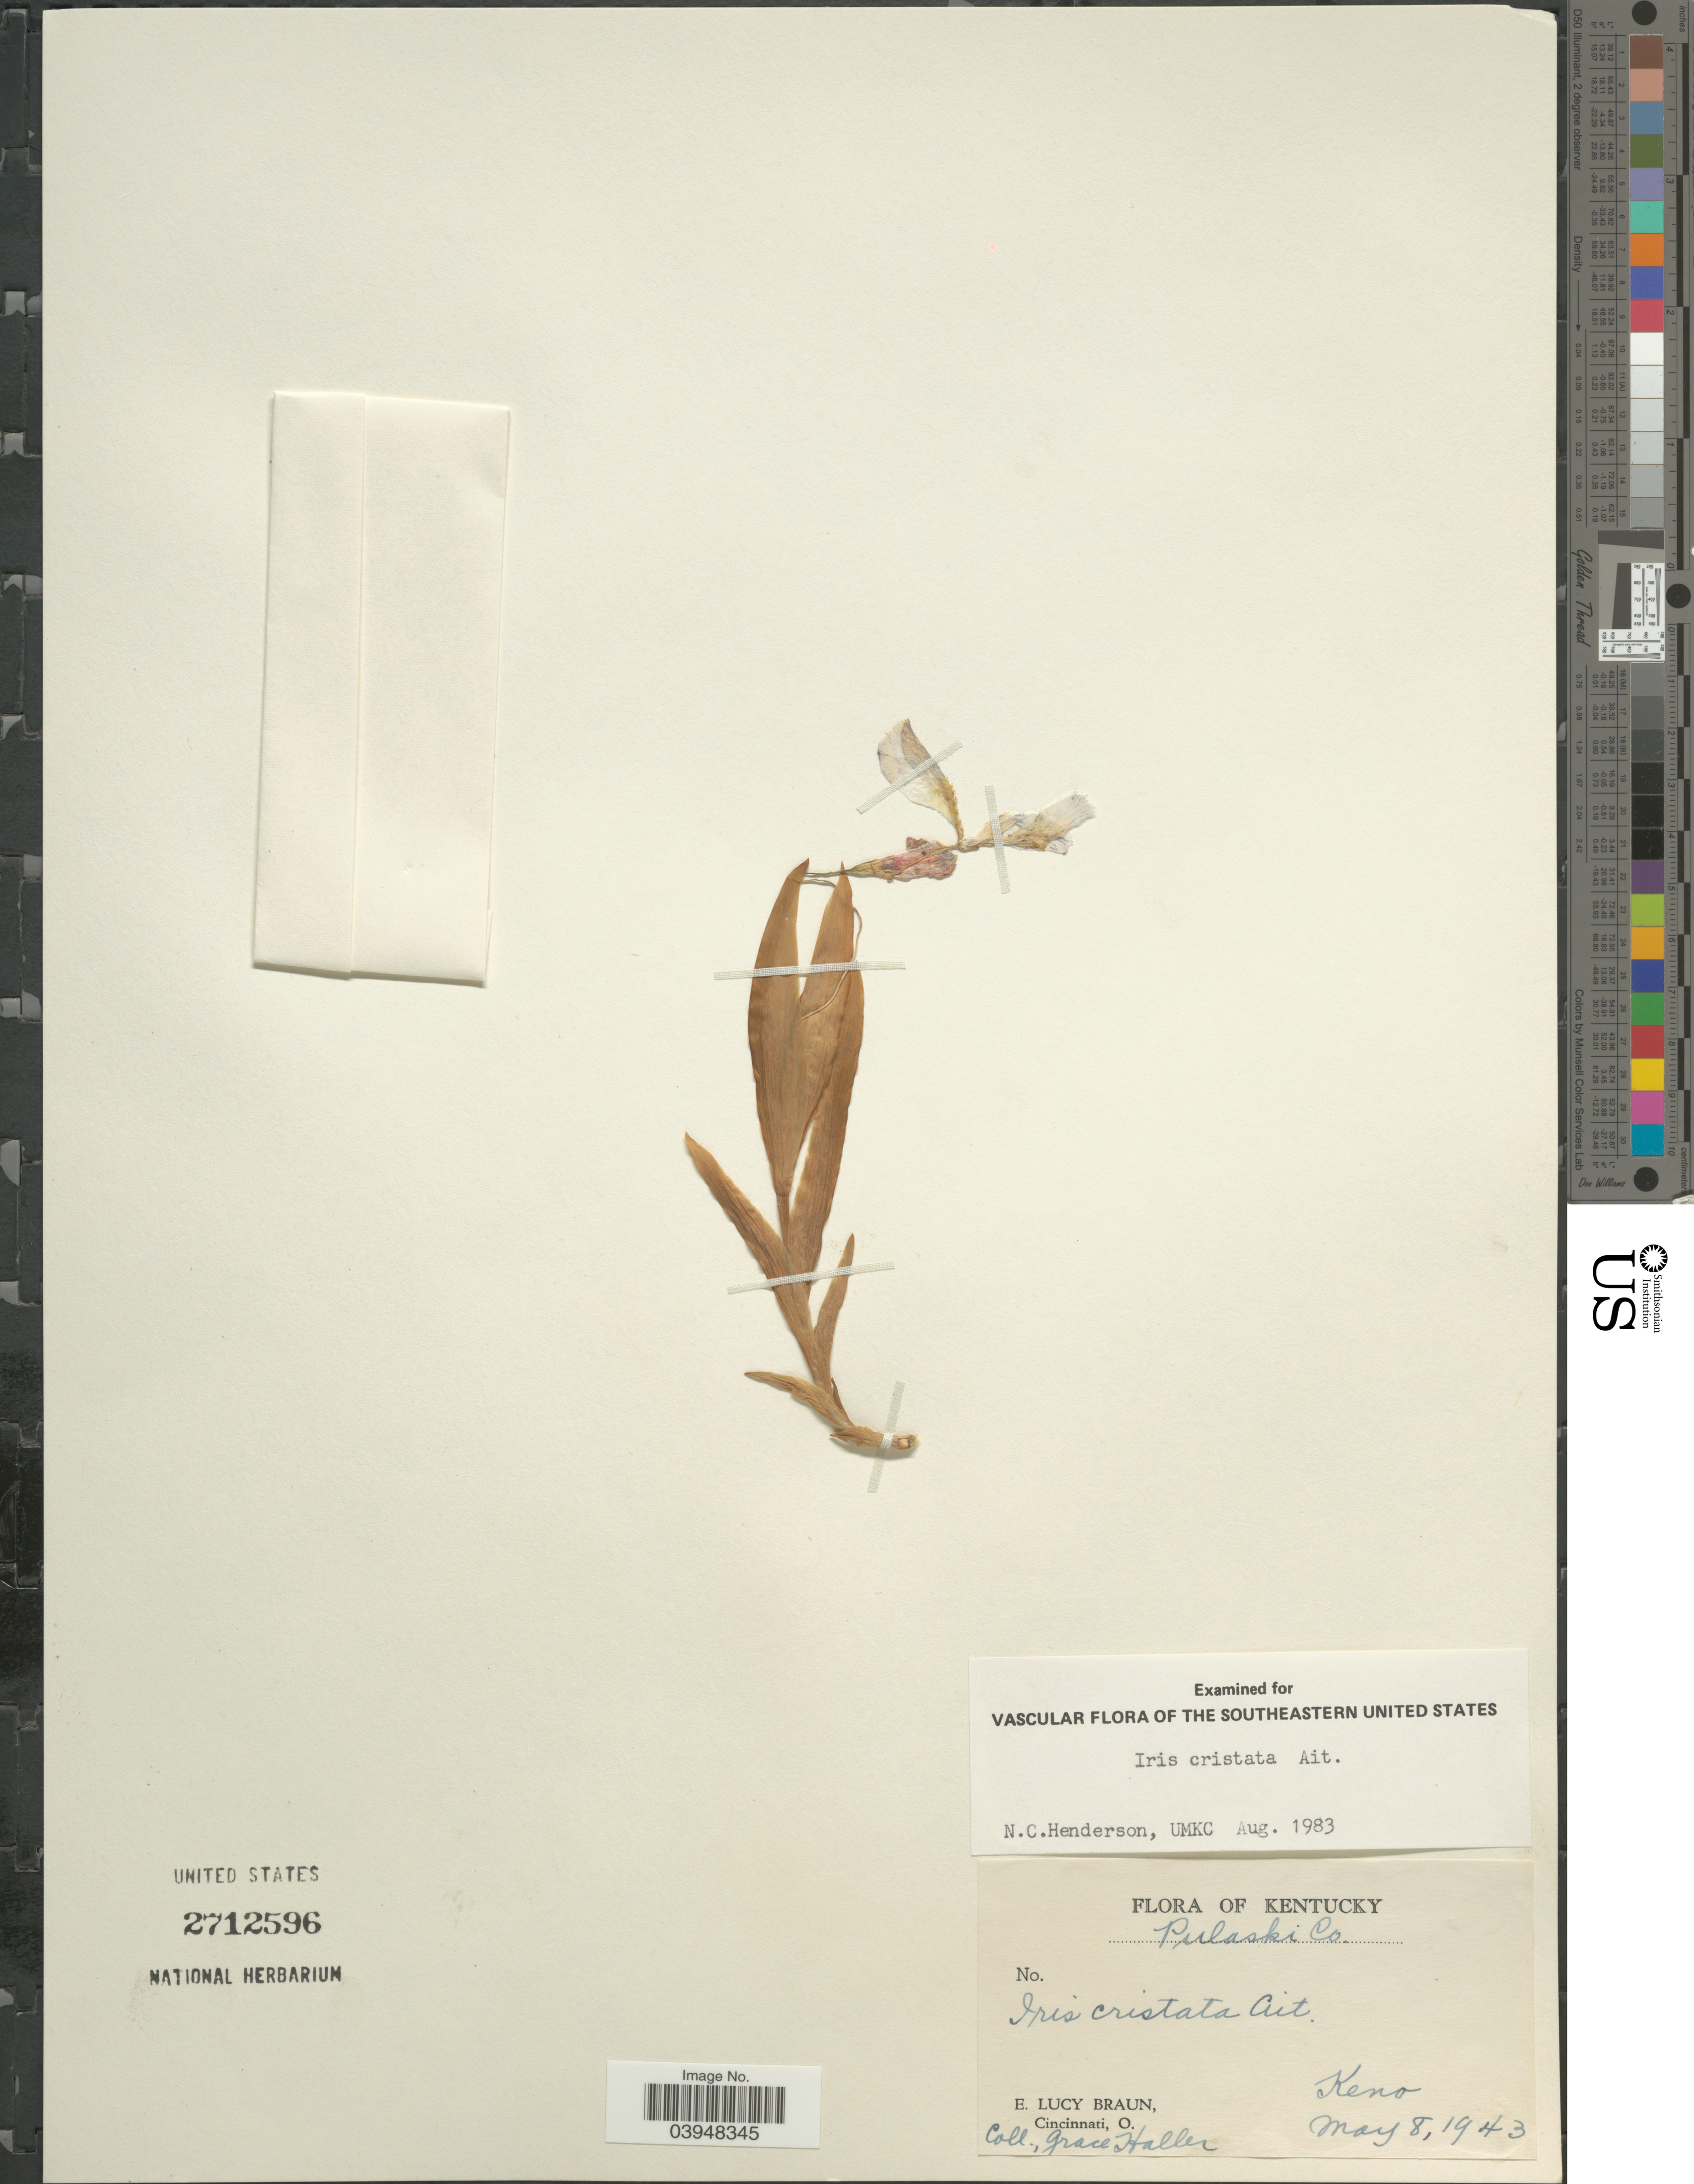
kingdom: Plantae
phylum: Tracheophyta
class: Liliopsida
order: Asparagales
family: Iridaceae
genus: Iris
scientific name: Iris cristata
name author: Aiton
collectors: G. Haller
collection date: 1943-05-08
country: United States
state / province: Kentucky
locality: Pulaski Co. Keno.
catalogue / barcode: US 2712596